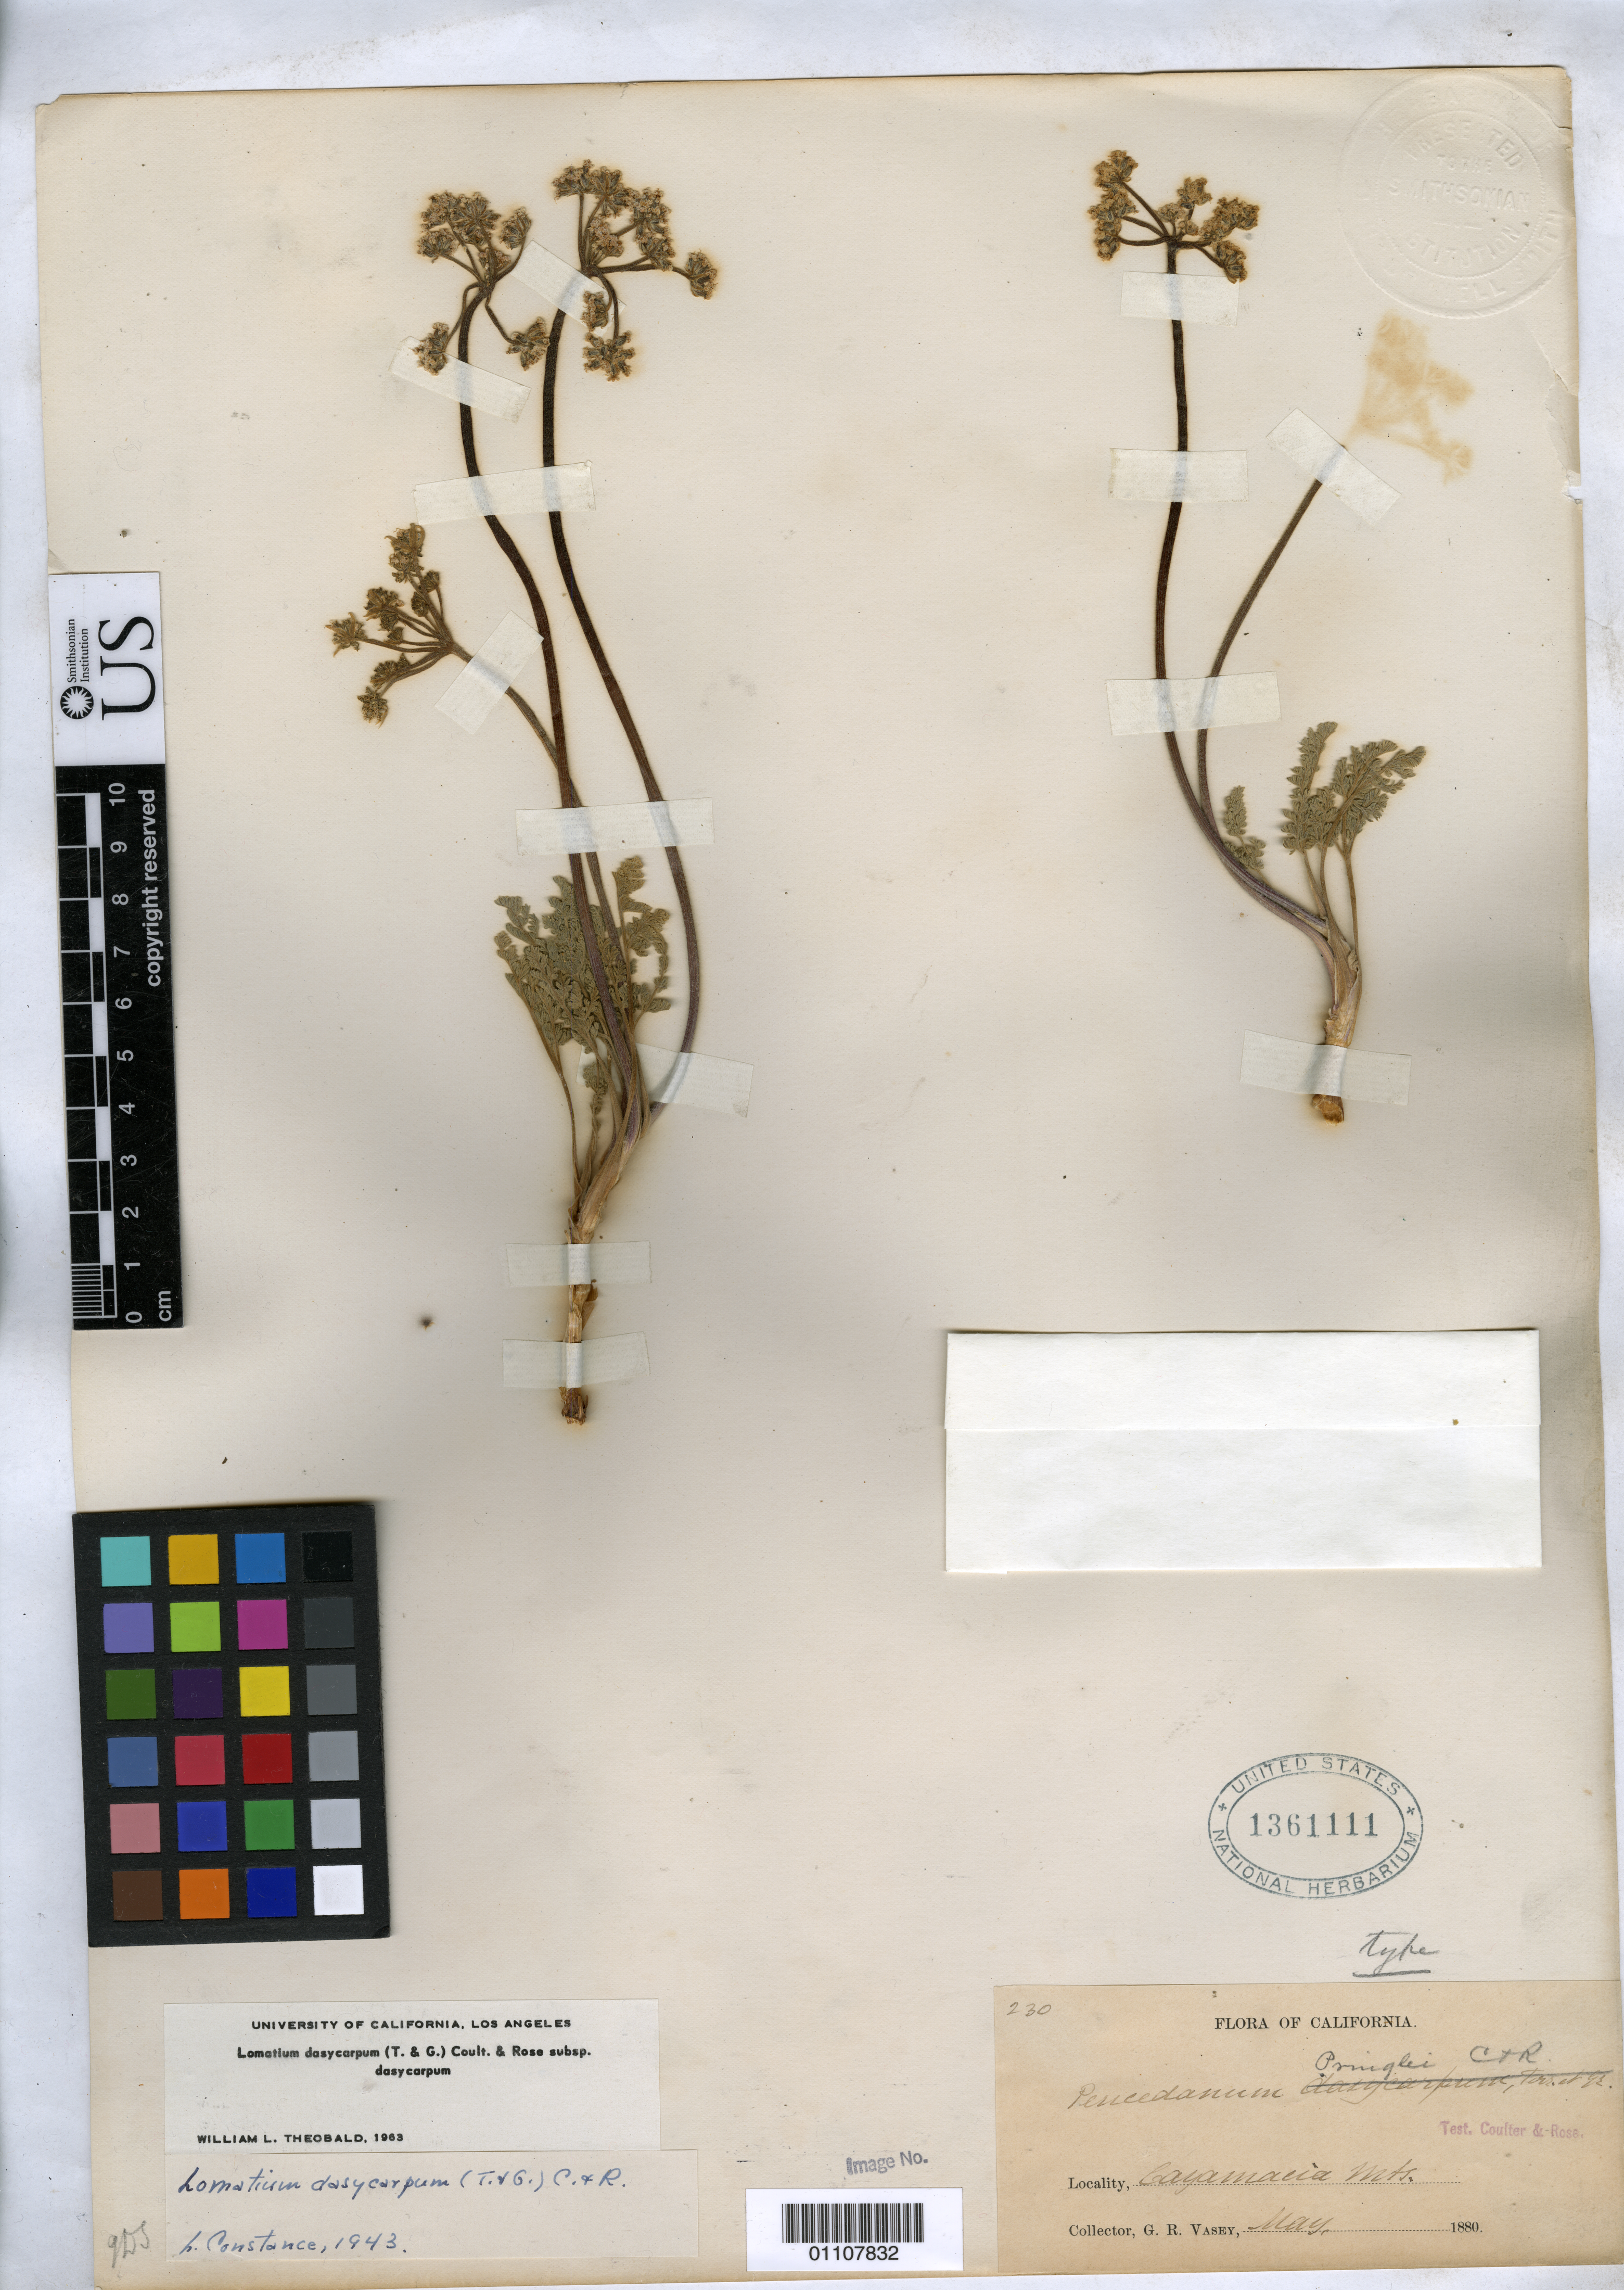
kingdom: Plantae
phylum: Tracheophyta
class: Magnoliopsida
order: Apiales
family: Apiaceae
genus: Peucedanum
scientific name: Peucedanum pringlei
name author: J.M. Coult. & Rose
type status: Syntype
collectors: G. R. Vasey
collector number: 230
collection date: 1880-05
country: United States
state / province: California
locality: Cayamaca Mountains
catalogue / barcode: US 1361111